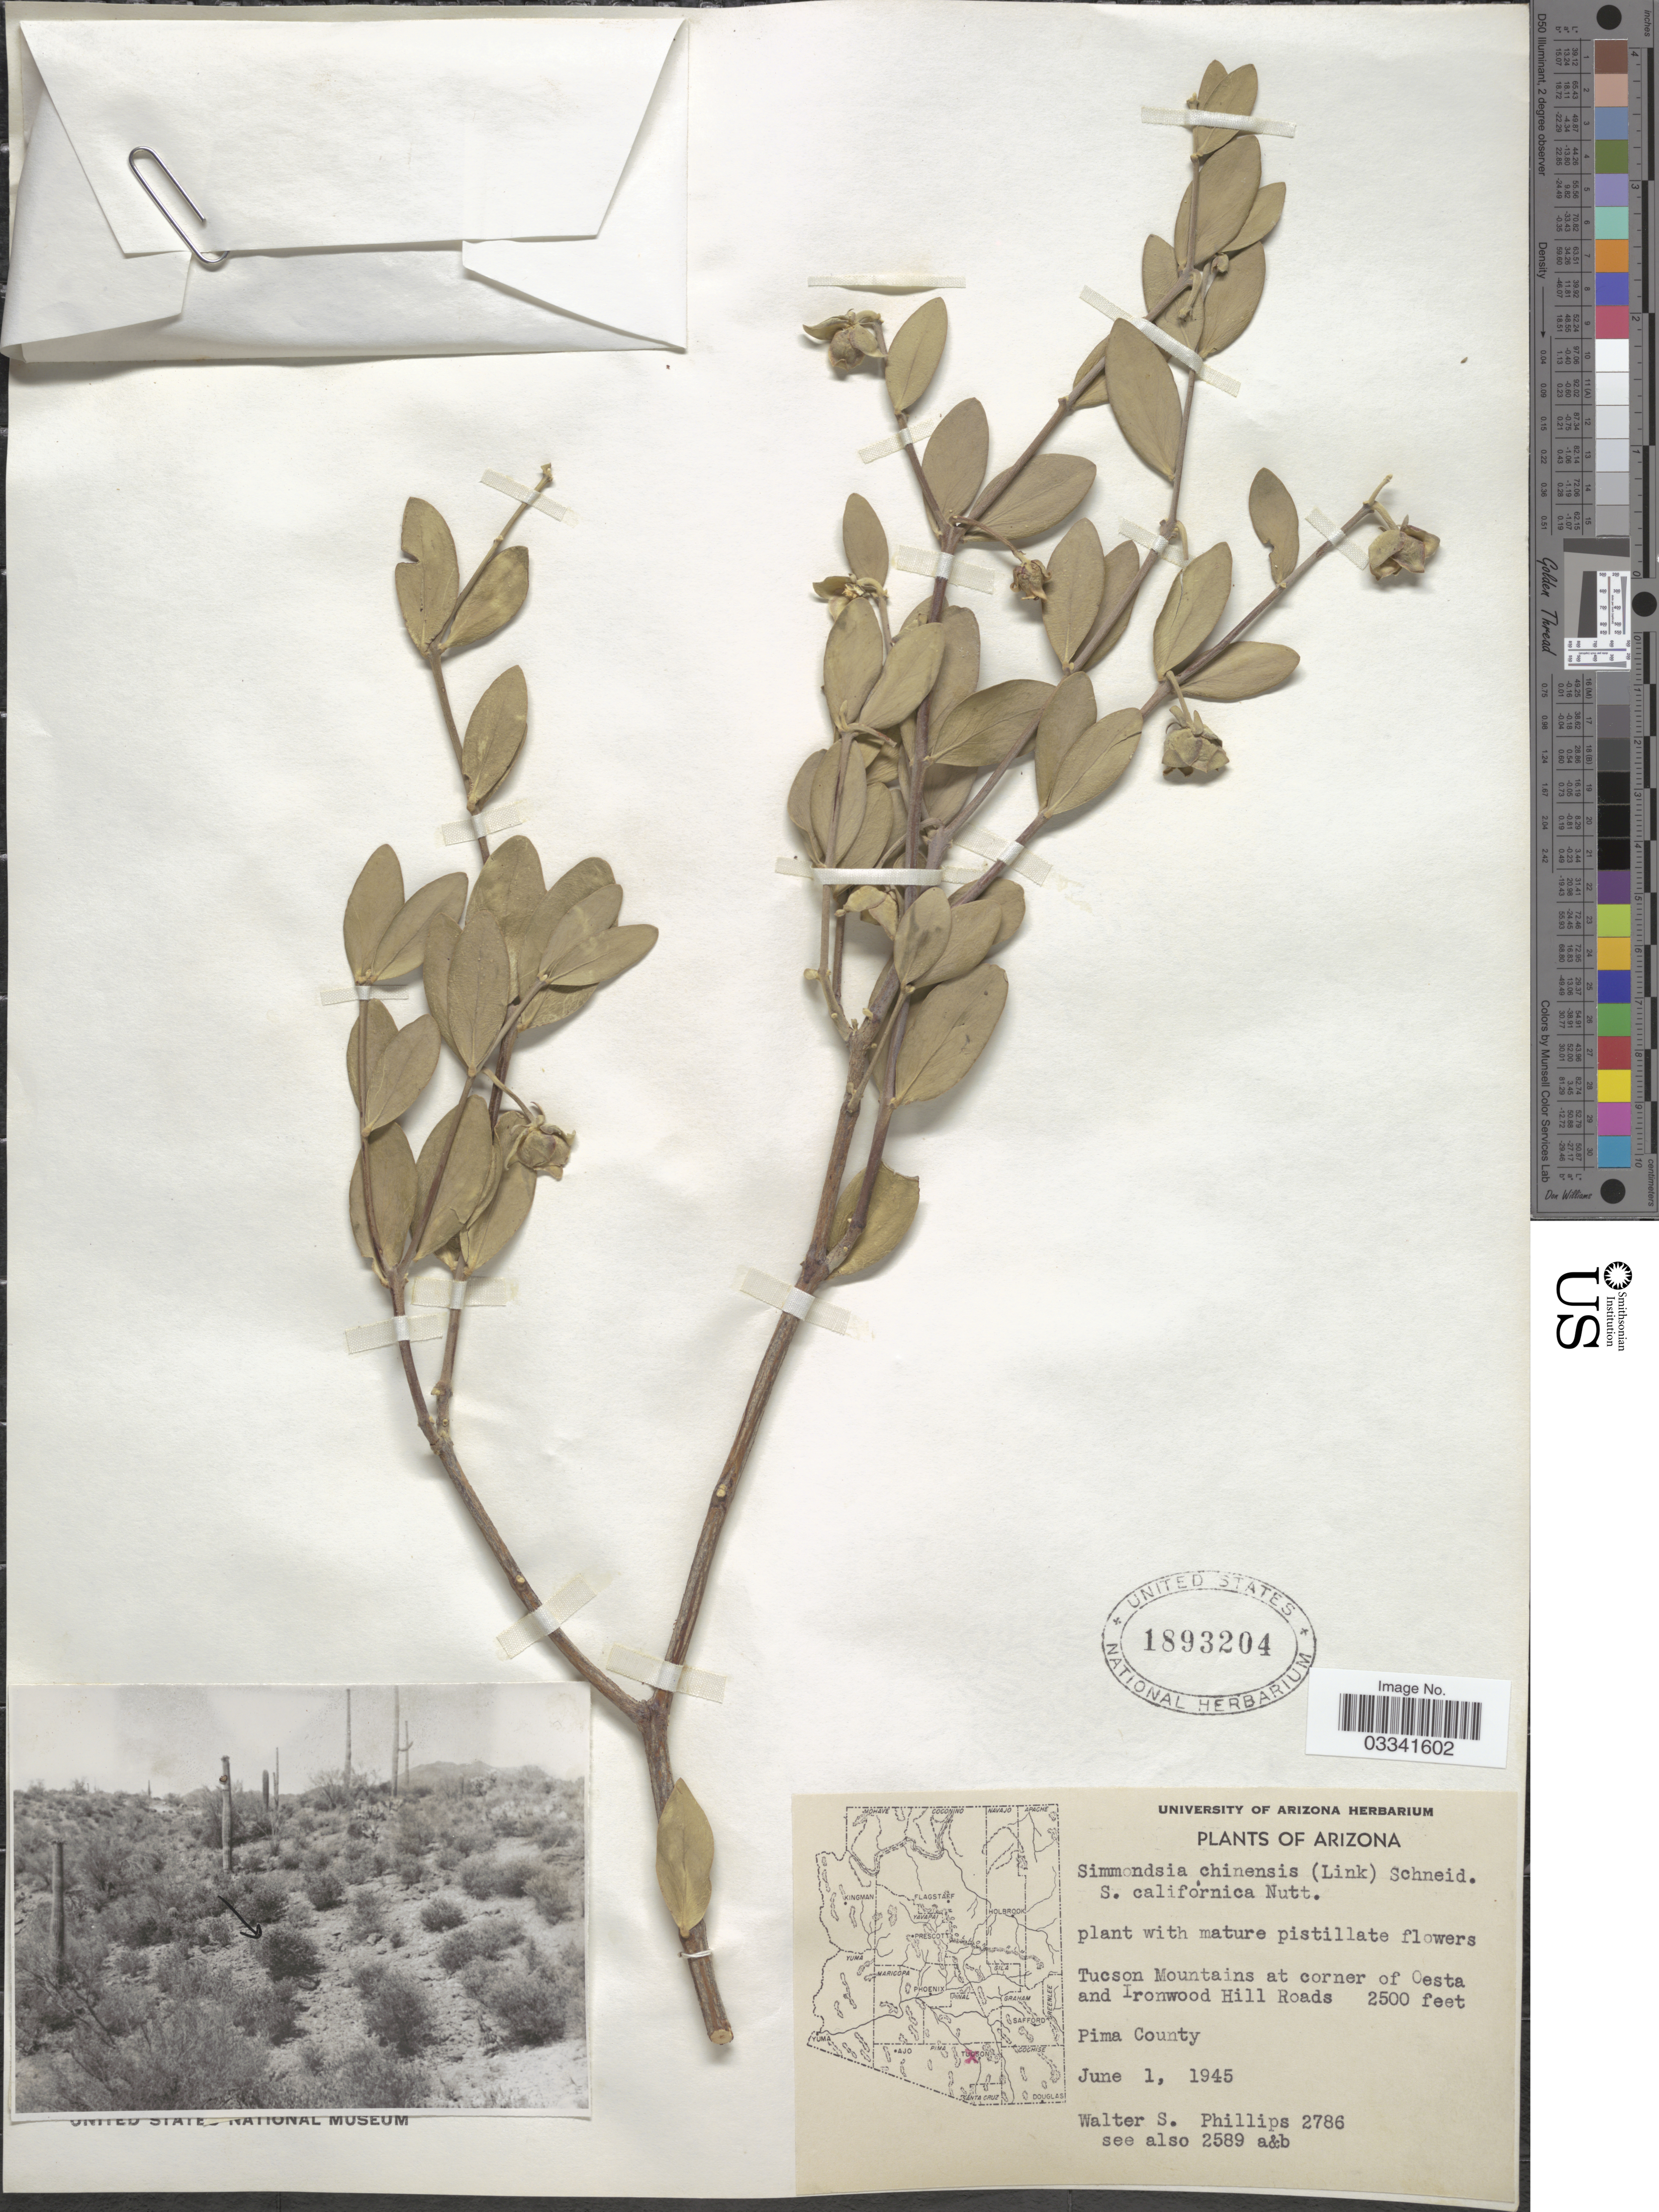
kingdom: Plantae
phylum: Tracheophyta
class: Magnoliopsida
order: Caryophyllales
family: Simmondsiaceae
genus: Simmondsia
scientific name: Simmondsia chinensis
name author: (Link) C.K. Schneid.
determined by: Strong, Mark T., (BOT), Smithsonian Institution - National Museum of Natural History (UNITED STATES)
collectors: W. S. Phillips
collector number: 2786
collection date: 1945-06-01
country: United States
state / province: Arizona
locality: Tucson Mountains at corner of Oesta and Ironwood Hill Roads. Pima County.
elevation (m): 762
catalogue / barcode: US 1893204